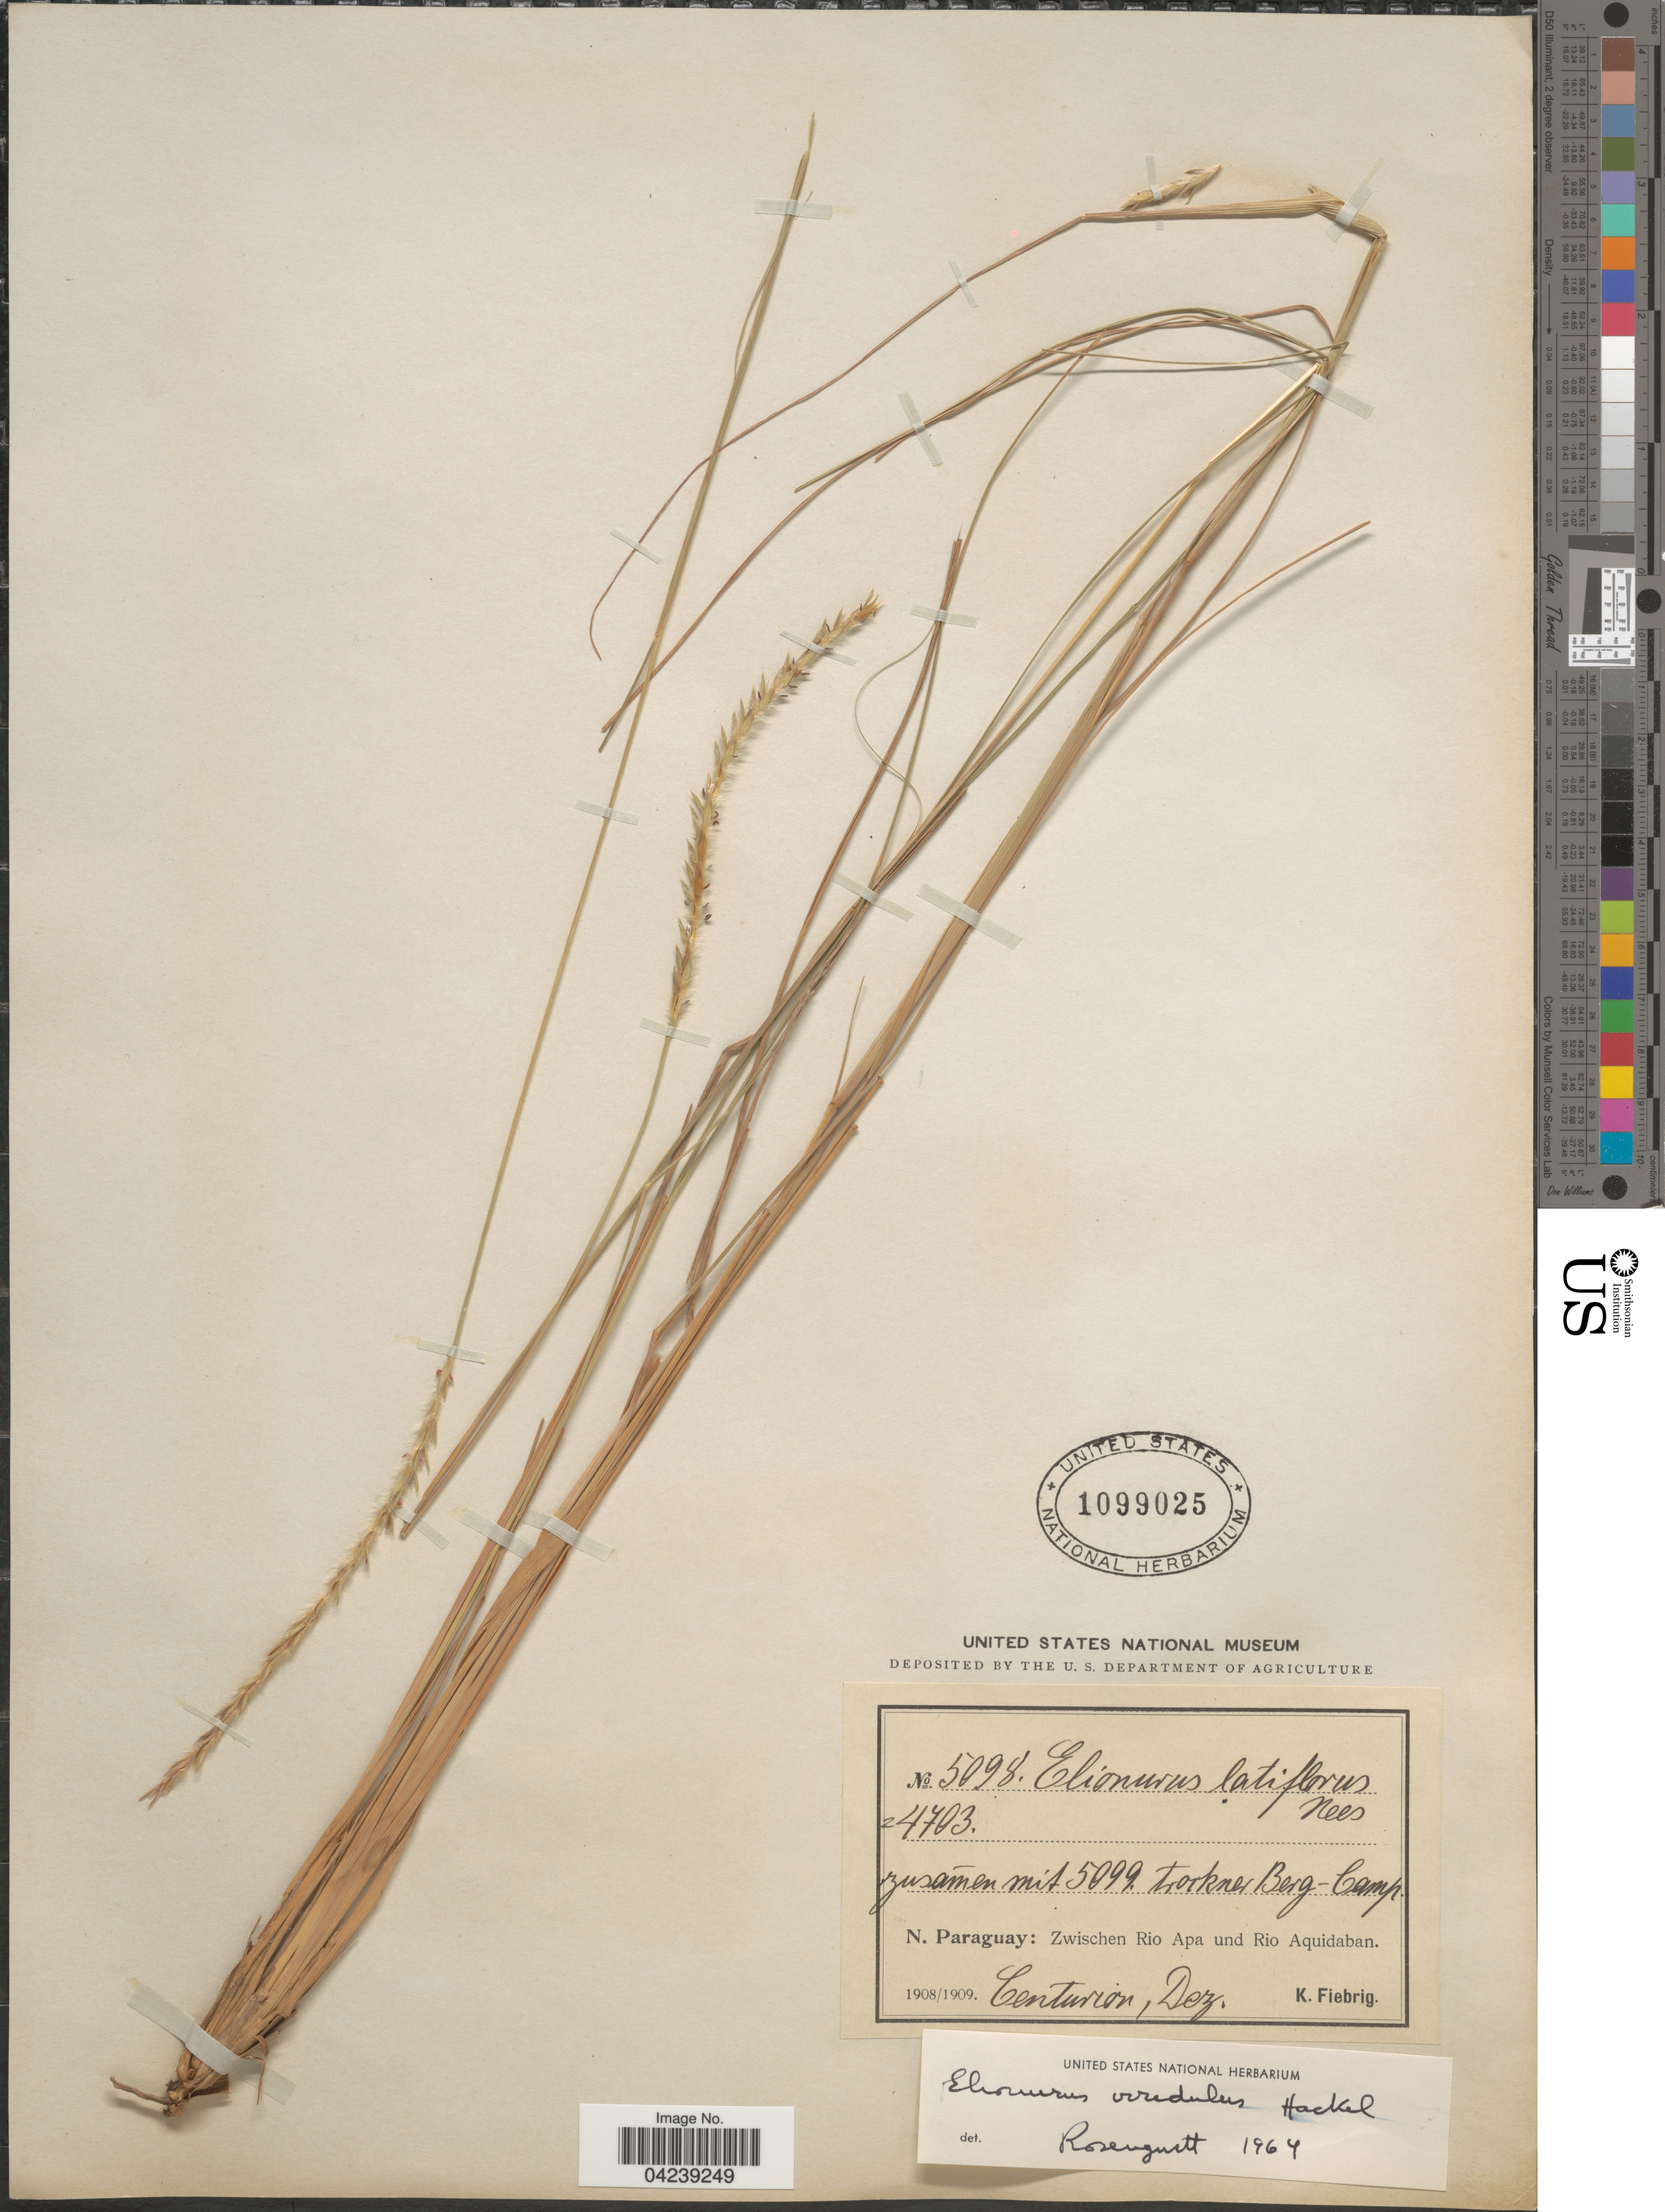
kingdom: Plantae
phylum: Tracheophyta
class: Liliopsida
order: Poales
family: Poaceae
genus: Elionurus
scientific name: Elionurus muticus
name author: (Spreng.) Kuntze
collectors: K. Fiebrig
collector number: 5098/4703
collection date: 1908-12/1909-12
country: Paraguay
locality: N. Paraguay: Zwischen Rio Apa und Rio Aquidaban.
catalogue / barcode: US 1099025